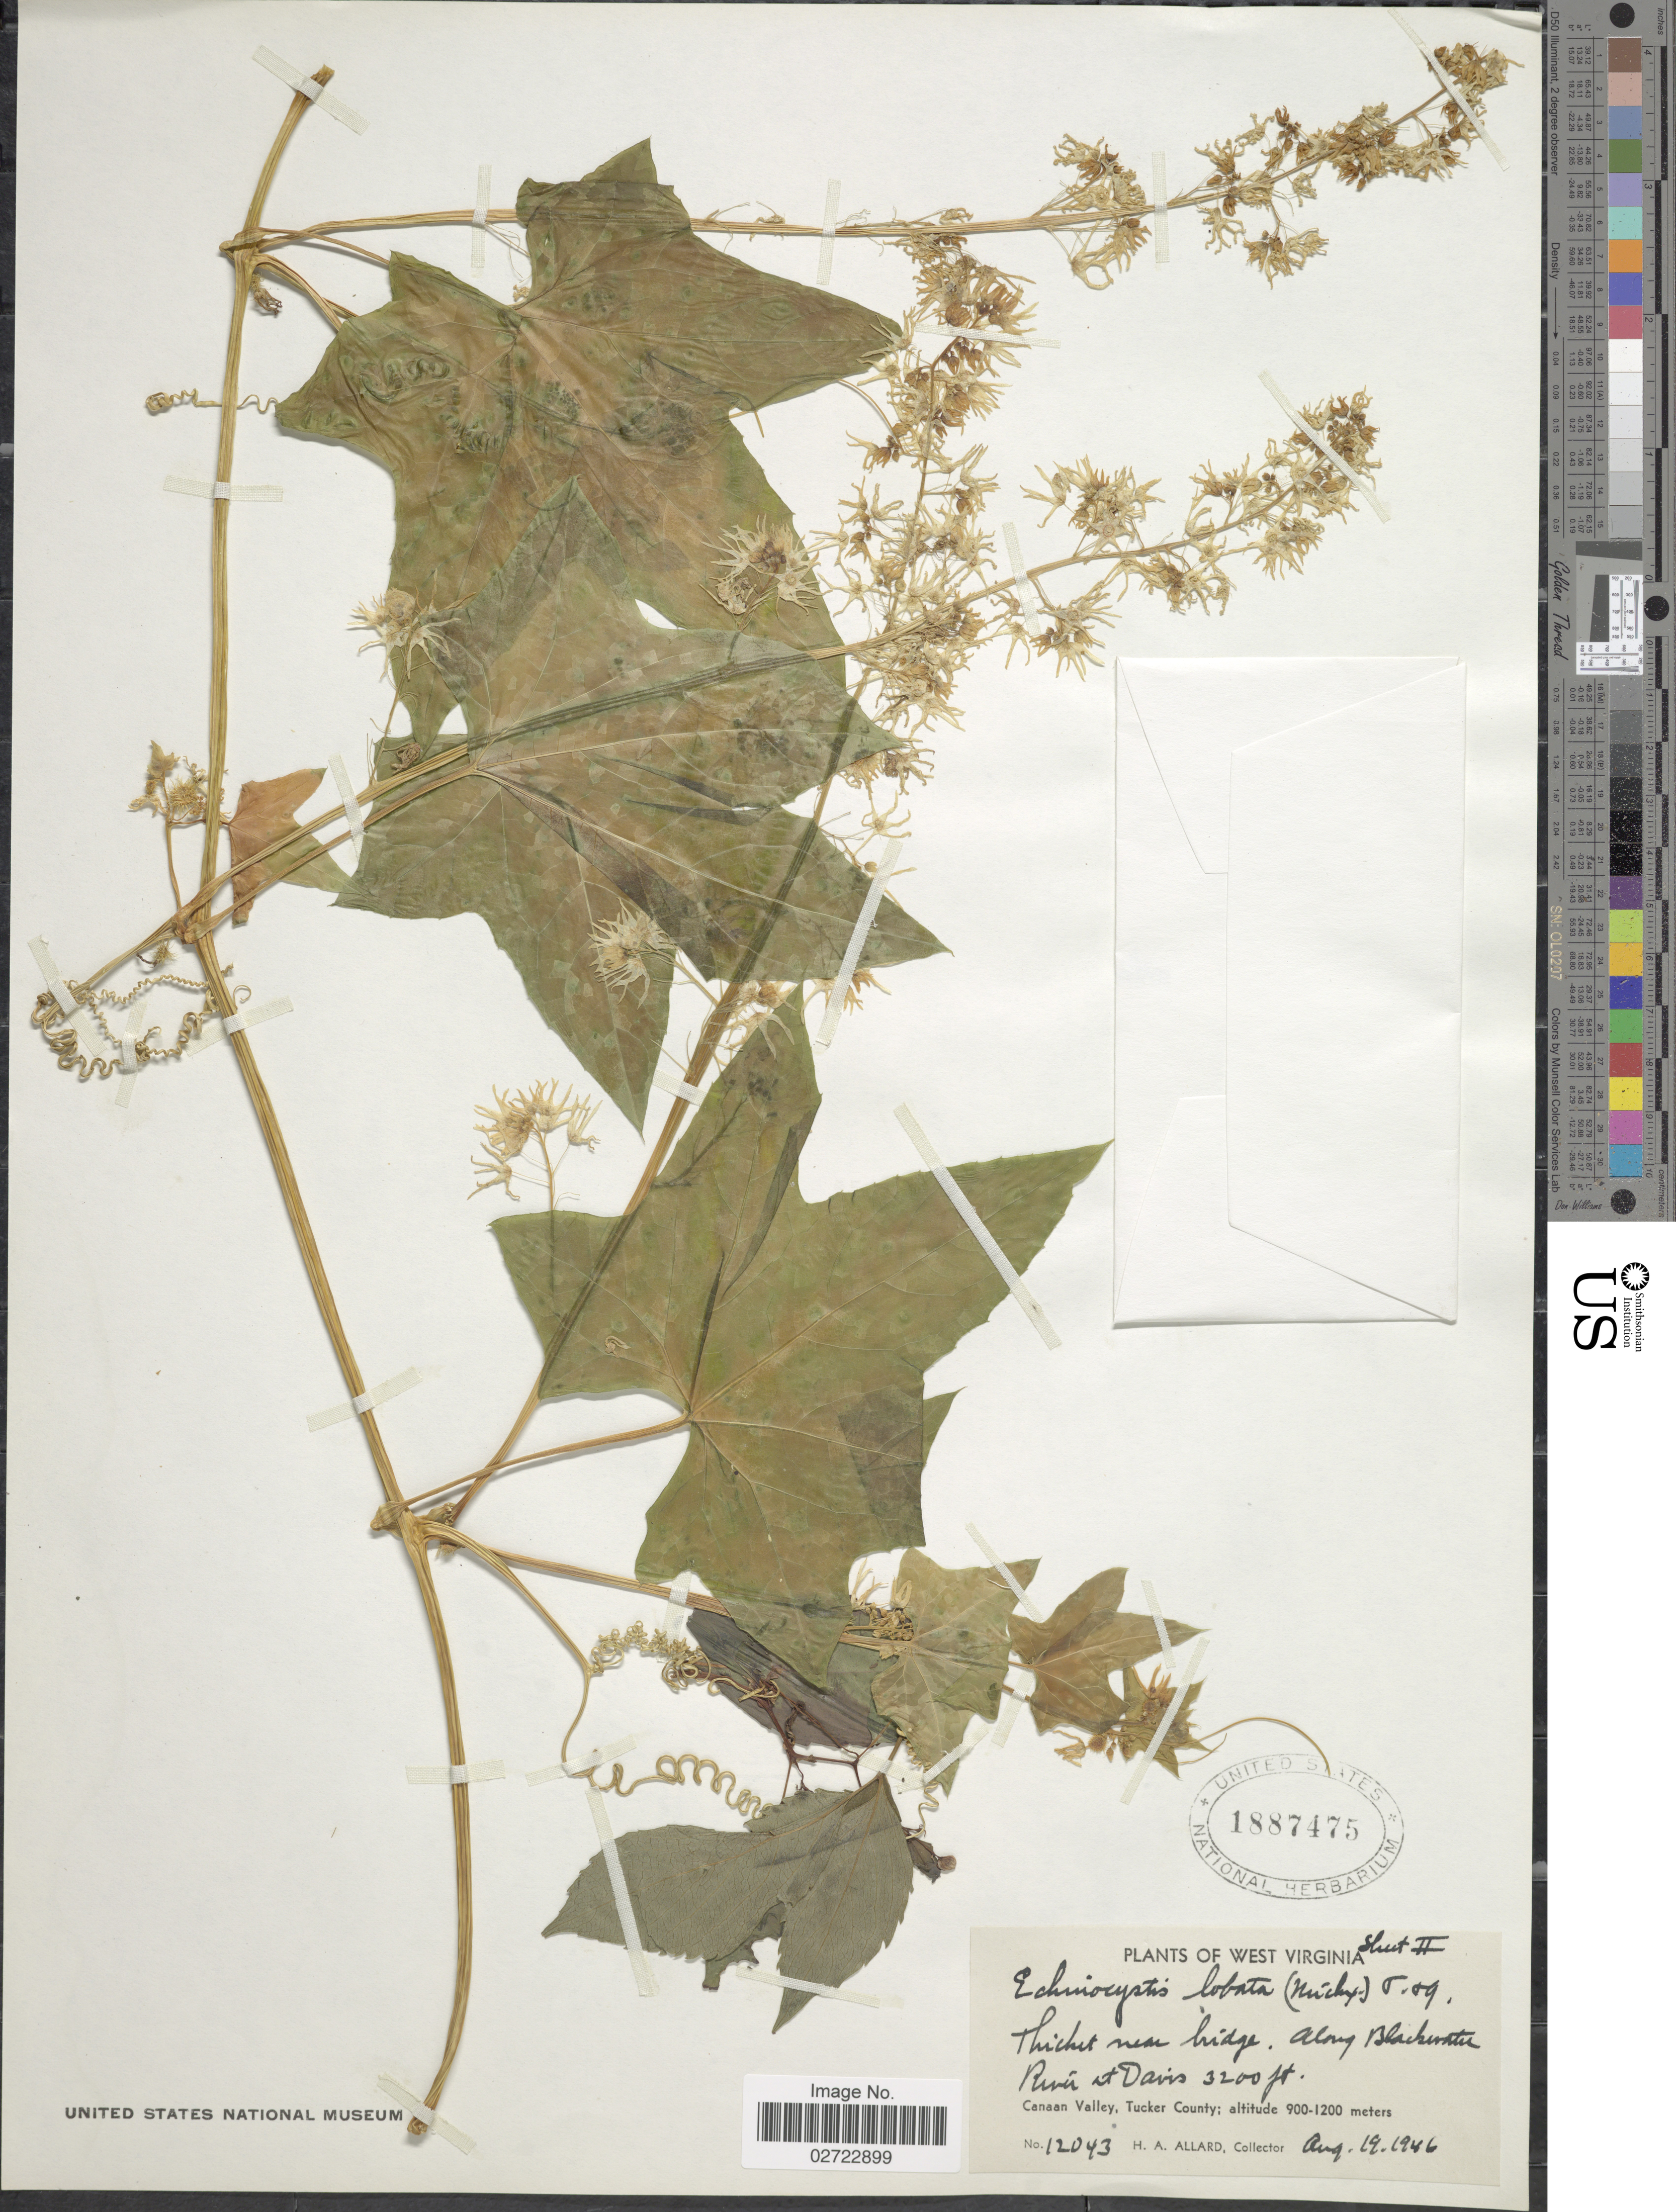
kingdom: Plantae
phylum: Tracheophyta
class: Magnoliopsida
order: Cucurbitales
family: Cucurbitaceae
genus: Echinocystis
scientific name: Echinocystis lobata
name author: (Michx.) Torr. & A. Gray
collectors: H. A. Allard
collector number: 12043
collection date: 1946-08-19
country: United States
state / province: West Virginia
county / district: Tucker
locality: Thicket near bridge, along Blackwater River at Davis, Canaan Valley, Tucker County.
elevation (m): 975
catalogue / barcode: US 1887475